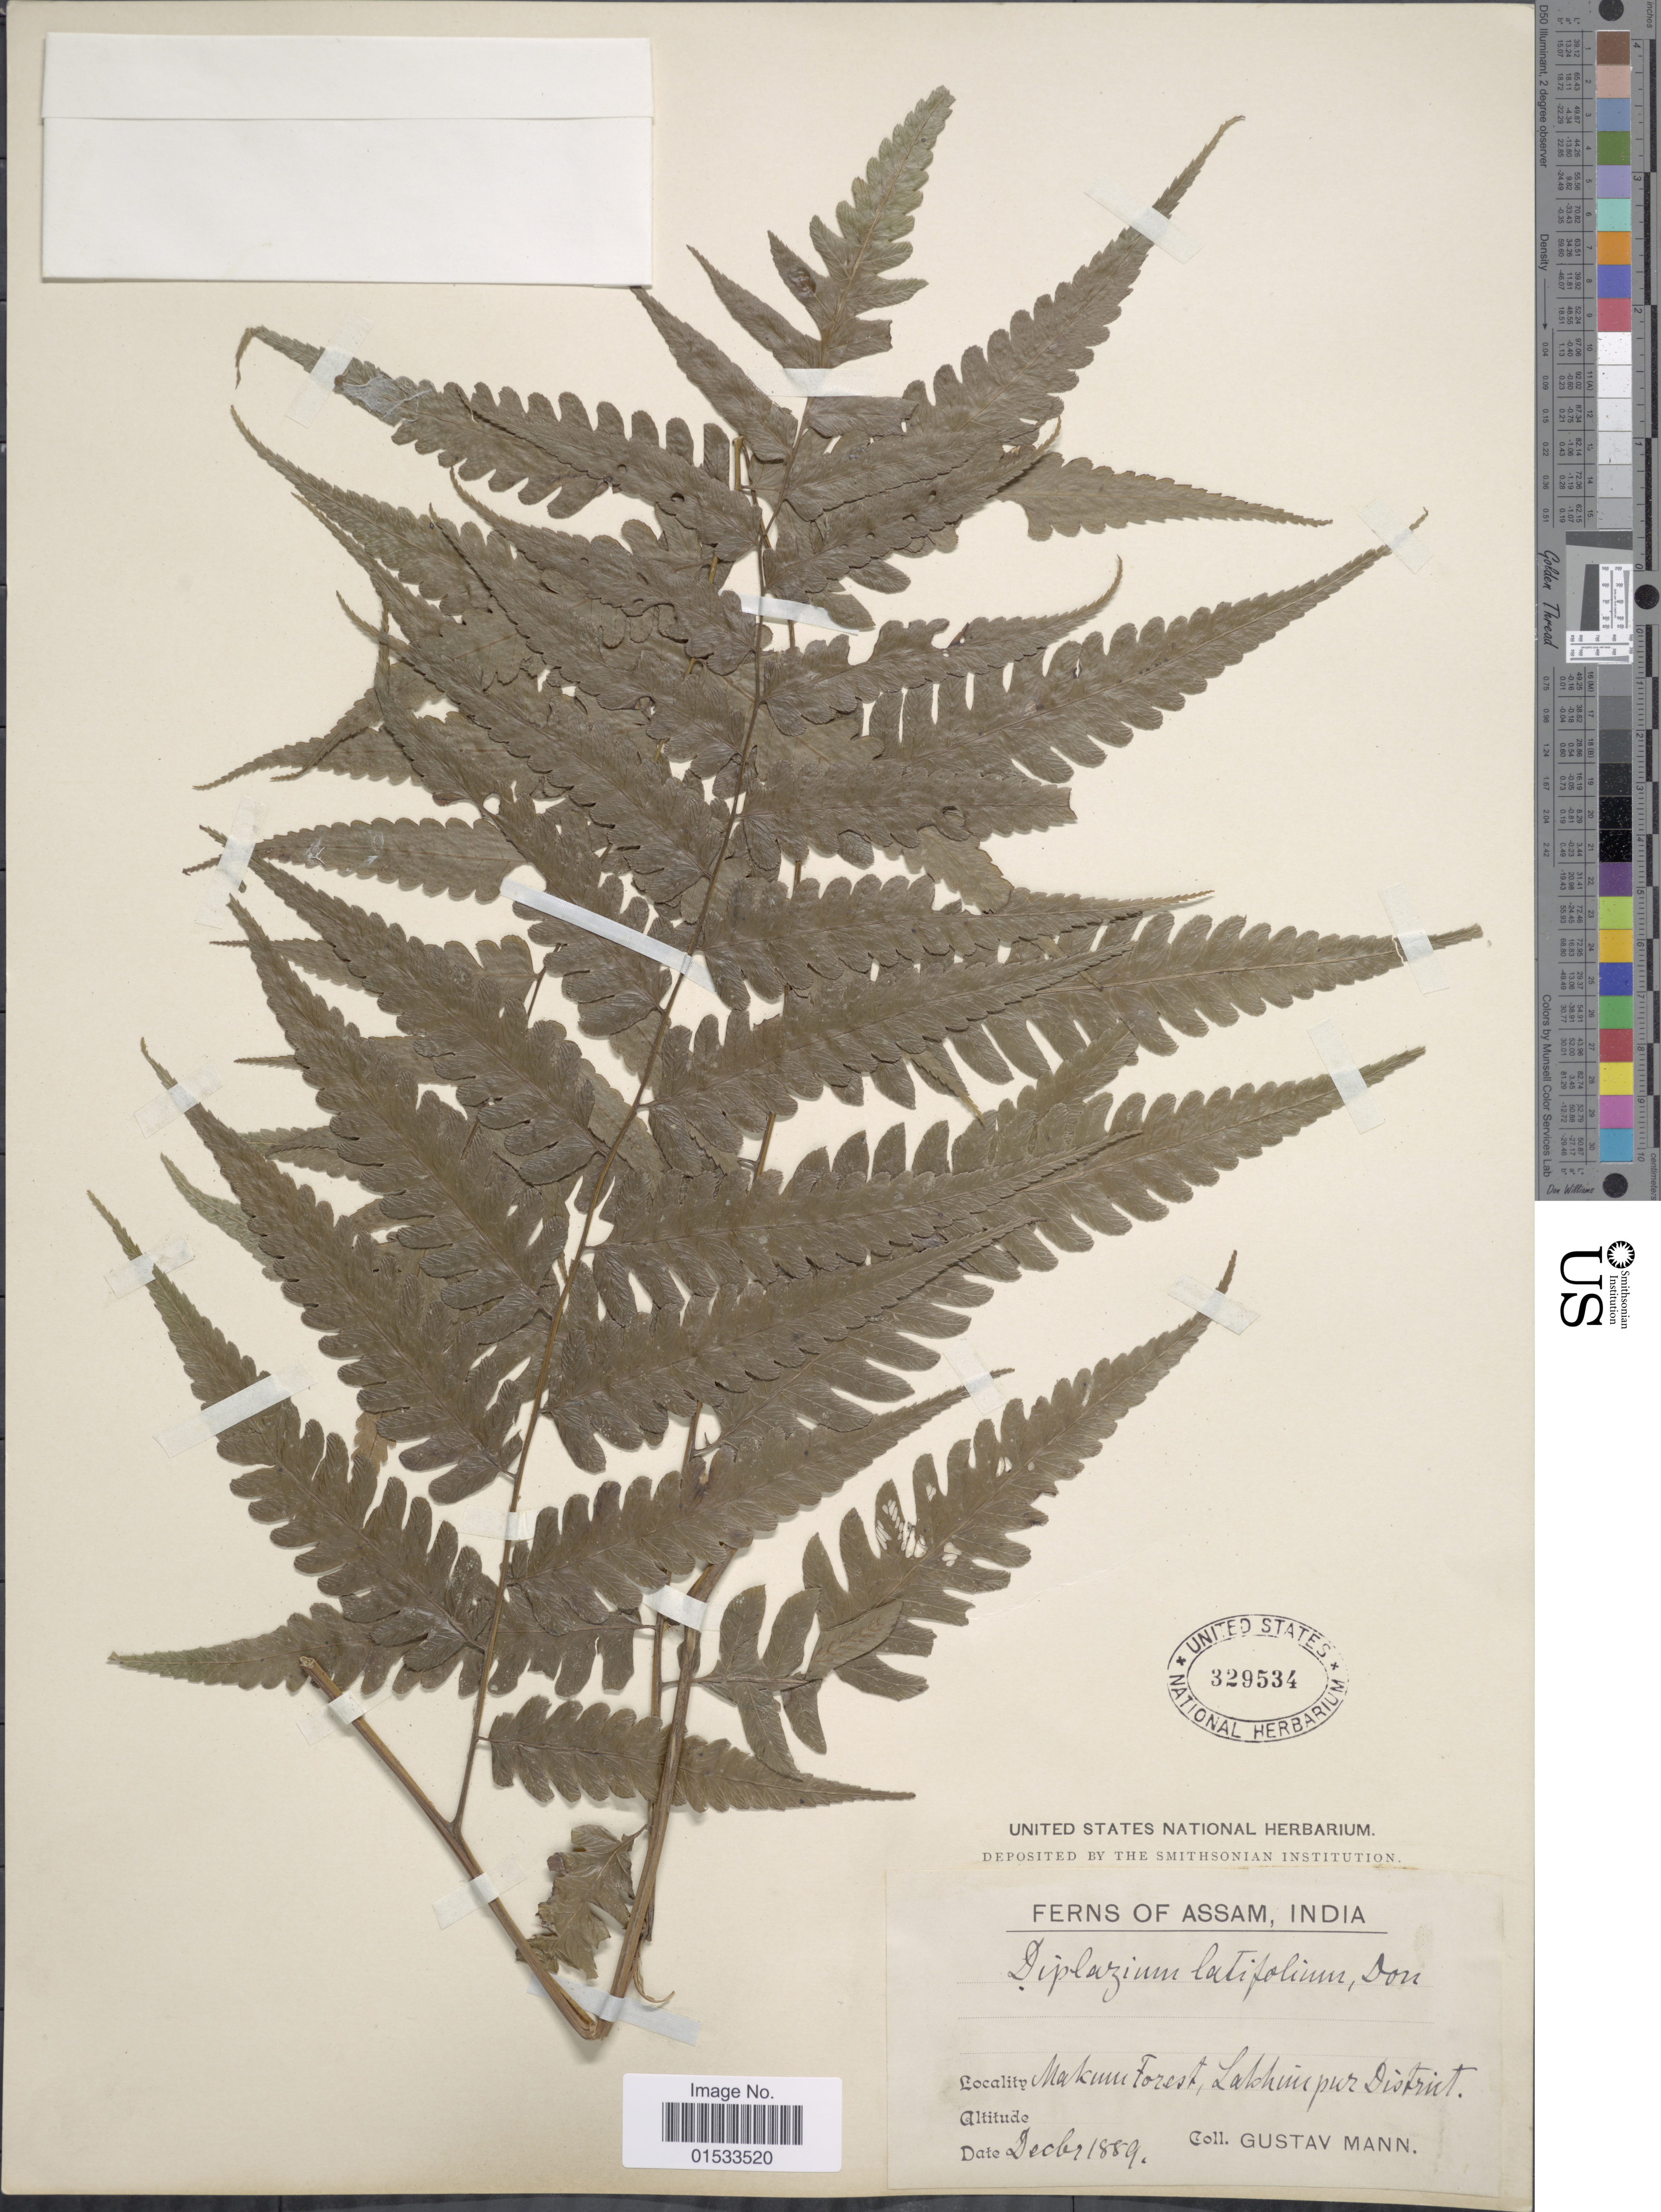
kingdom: Plantae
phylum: Tracheophyta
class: Polypodiopsida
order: Polypodiales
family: Athyriaceae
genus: Diplazium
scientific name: Diplazium dilatatum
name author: Blume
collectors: G. Mann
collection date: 1889-12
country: India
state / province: Assam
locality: Makum Forest, Lakshimpur District. Assam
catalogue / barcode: US 329534